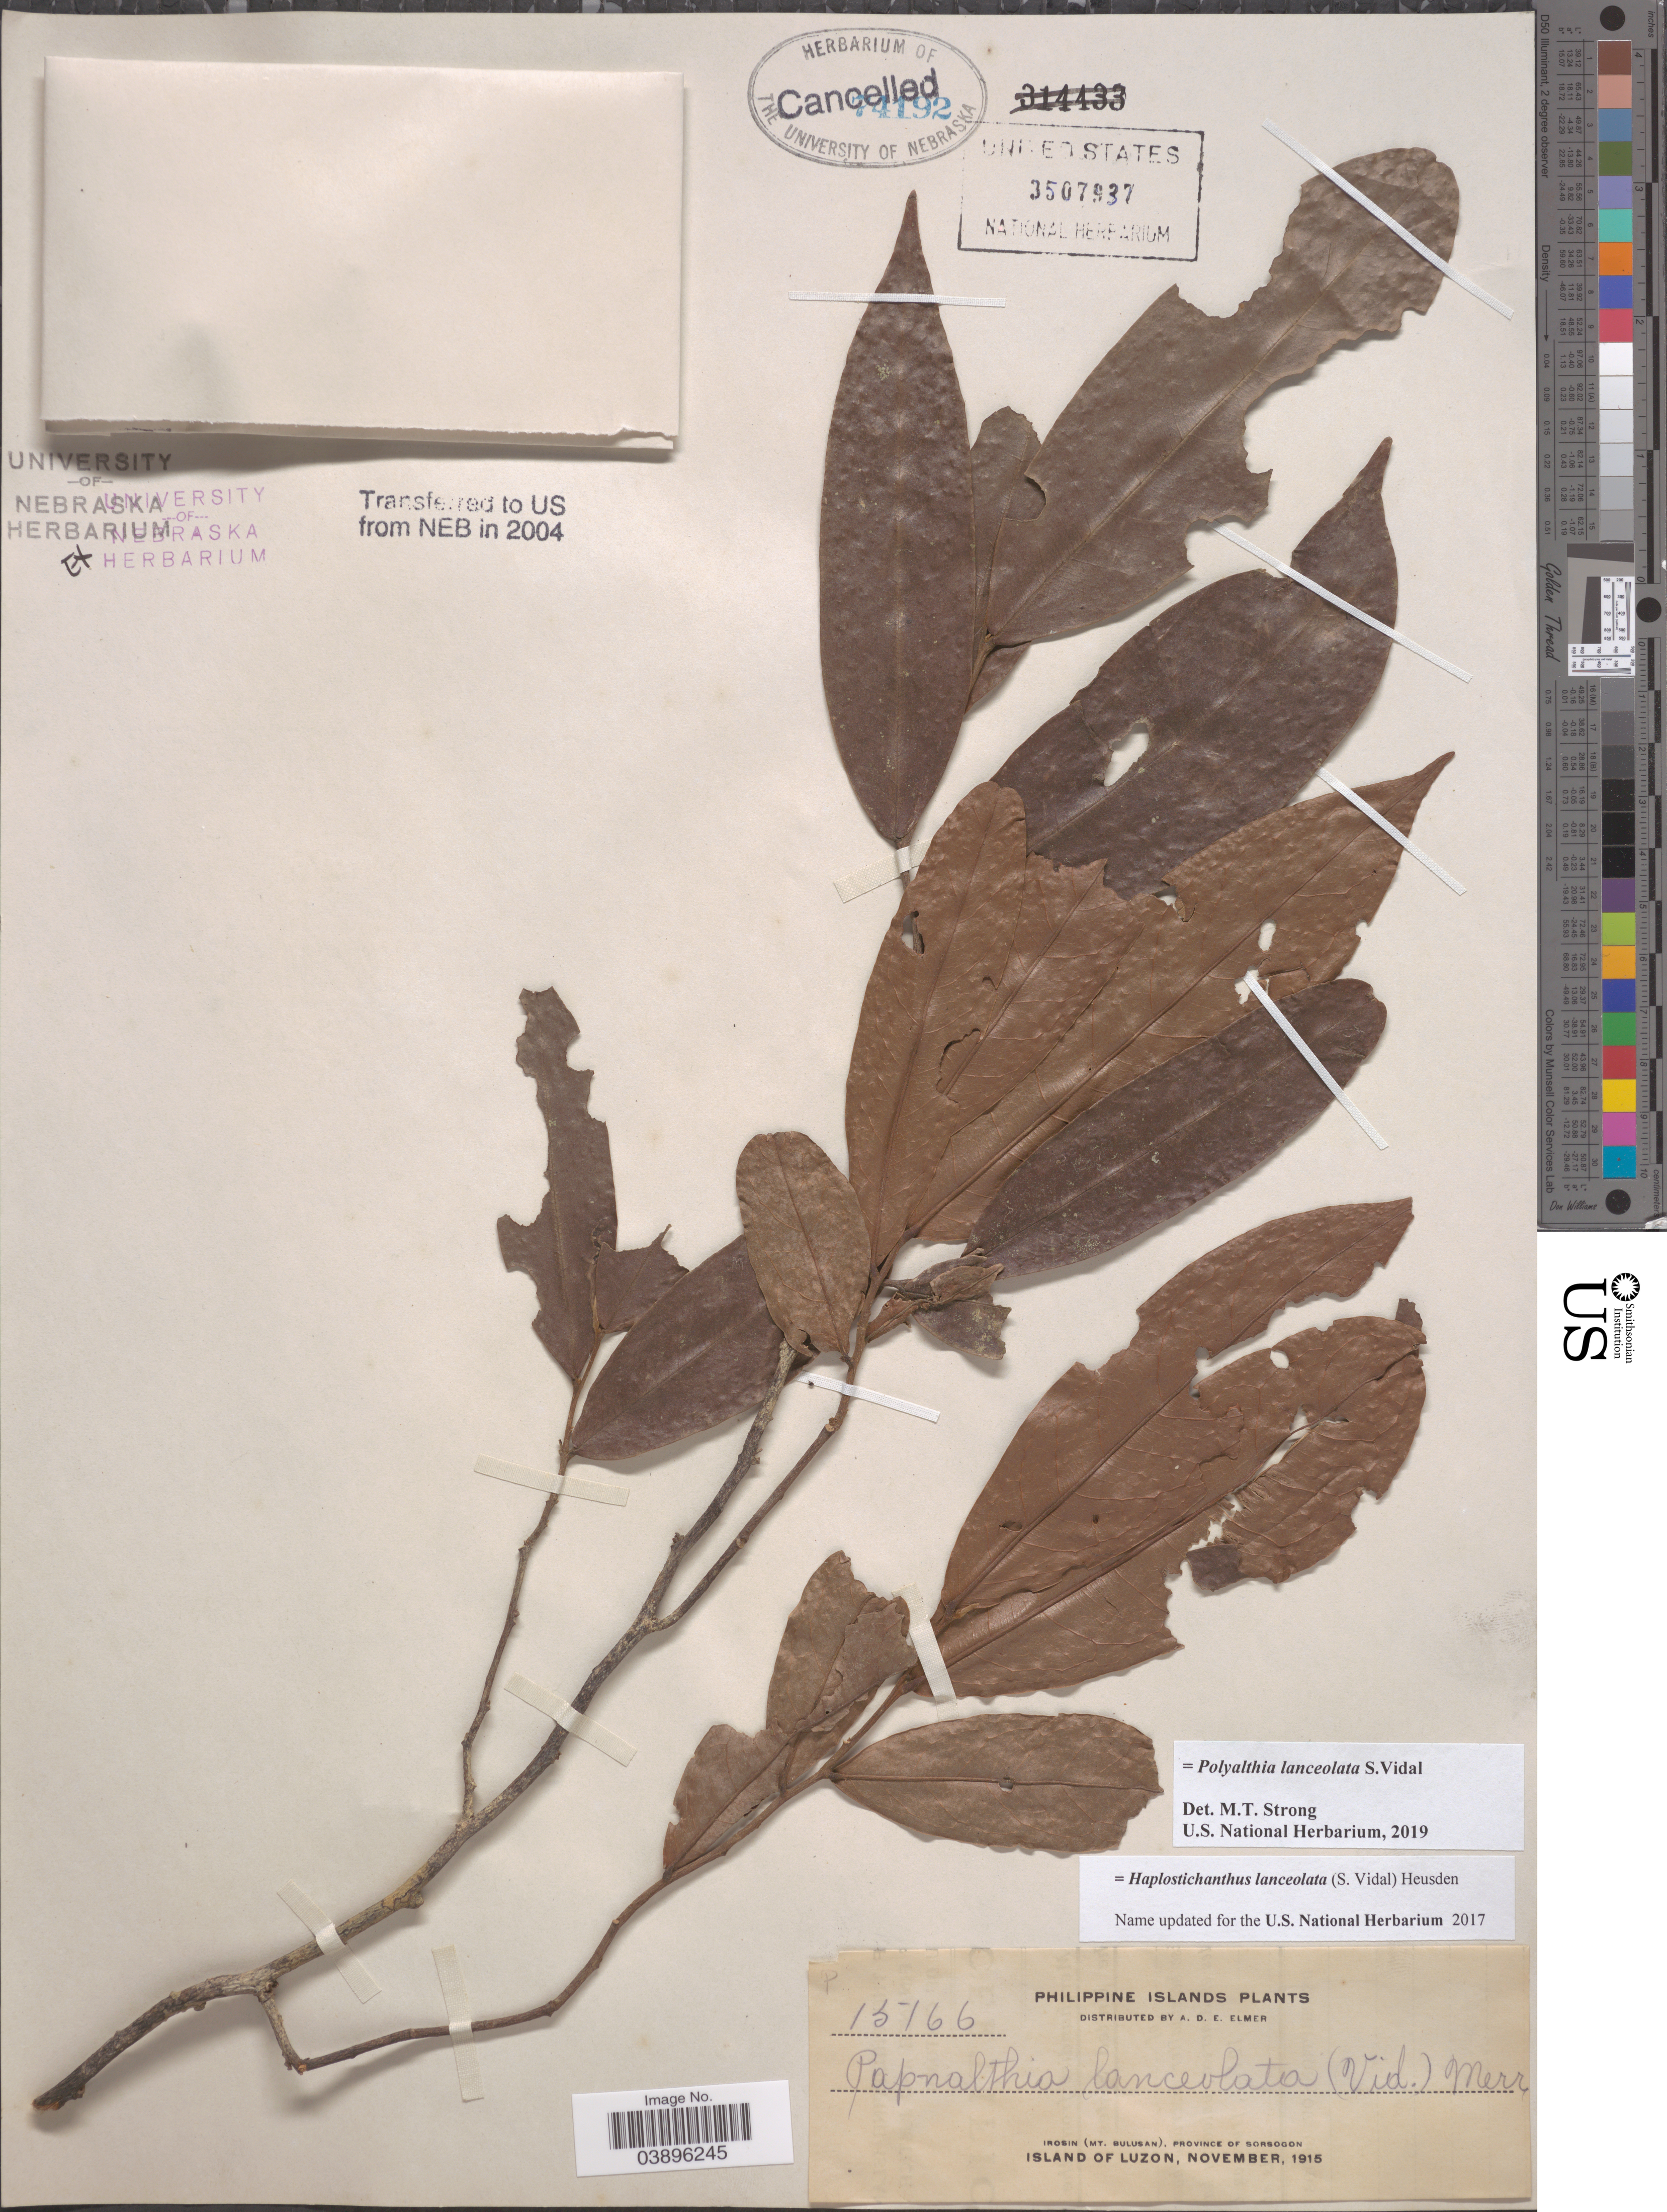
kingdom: Plantae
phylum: Tracheophyta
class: Magnoliopsida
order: Magnoliales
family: Annonaceae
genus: Polyalthia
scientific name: Polyalthia lanceolata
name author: S. Vidal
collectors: A. D. E. Elmer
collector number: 15166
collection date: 1915-11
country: Philippines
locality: Irosin (Mt. Bulusan), Province of Sorsogon. Island of Luzon.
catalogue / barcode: US 3507937